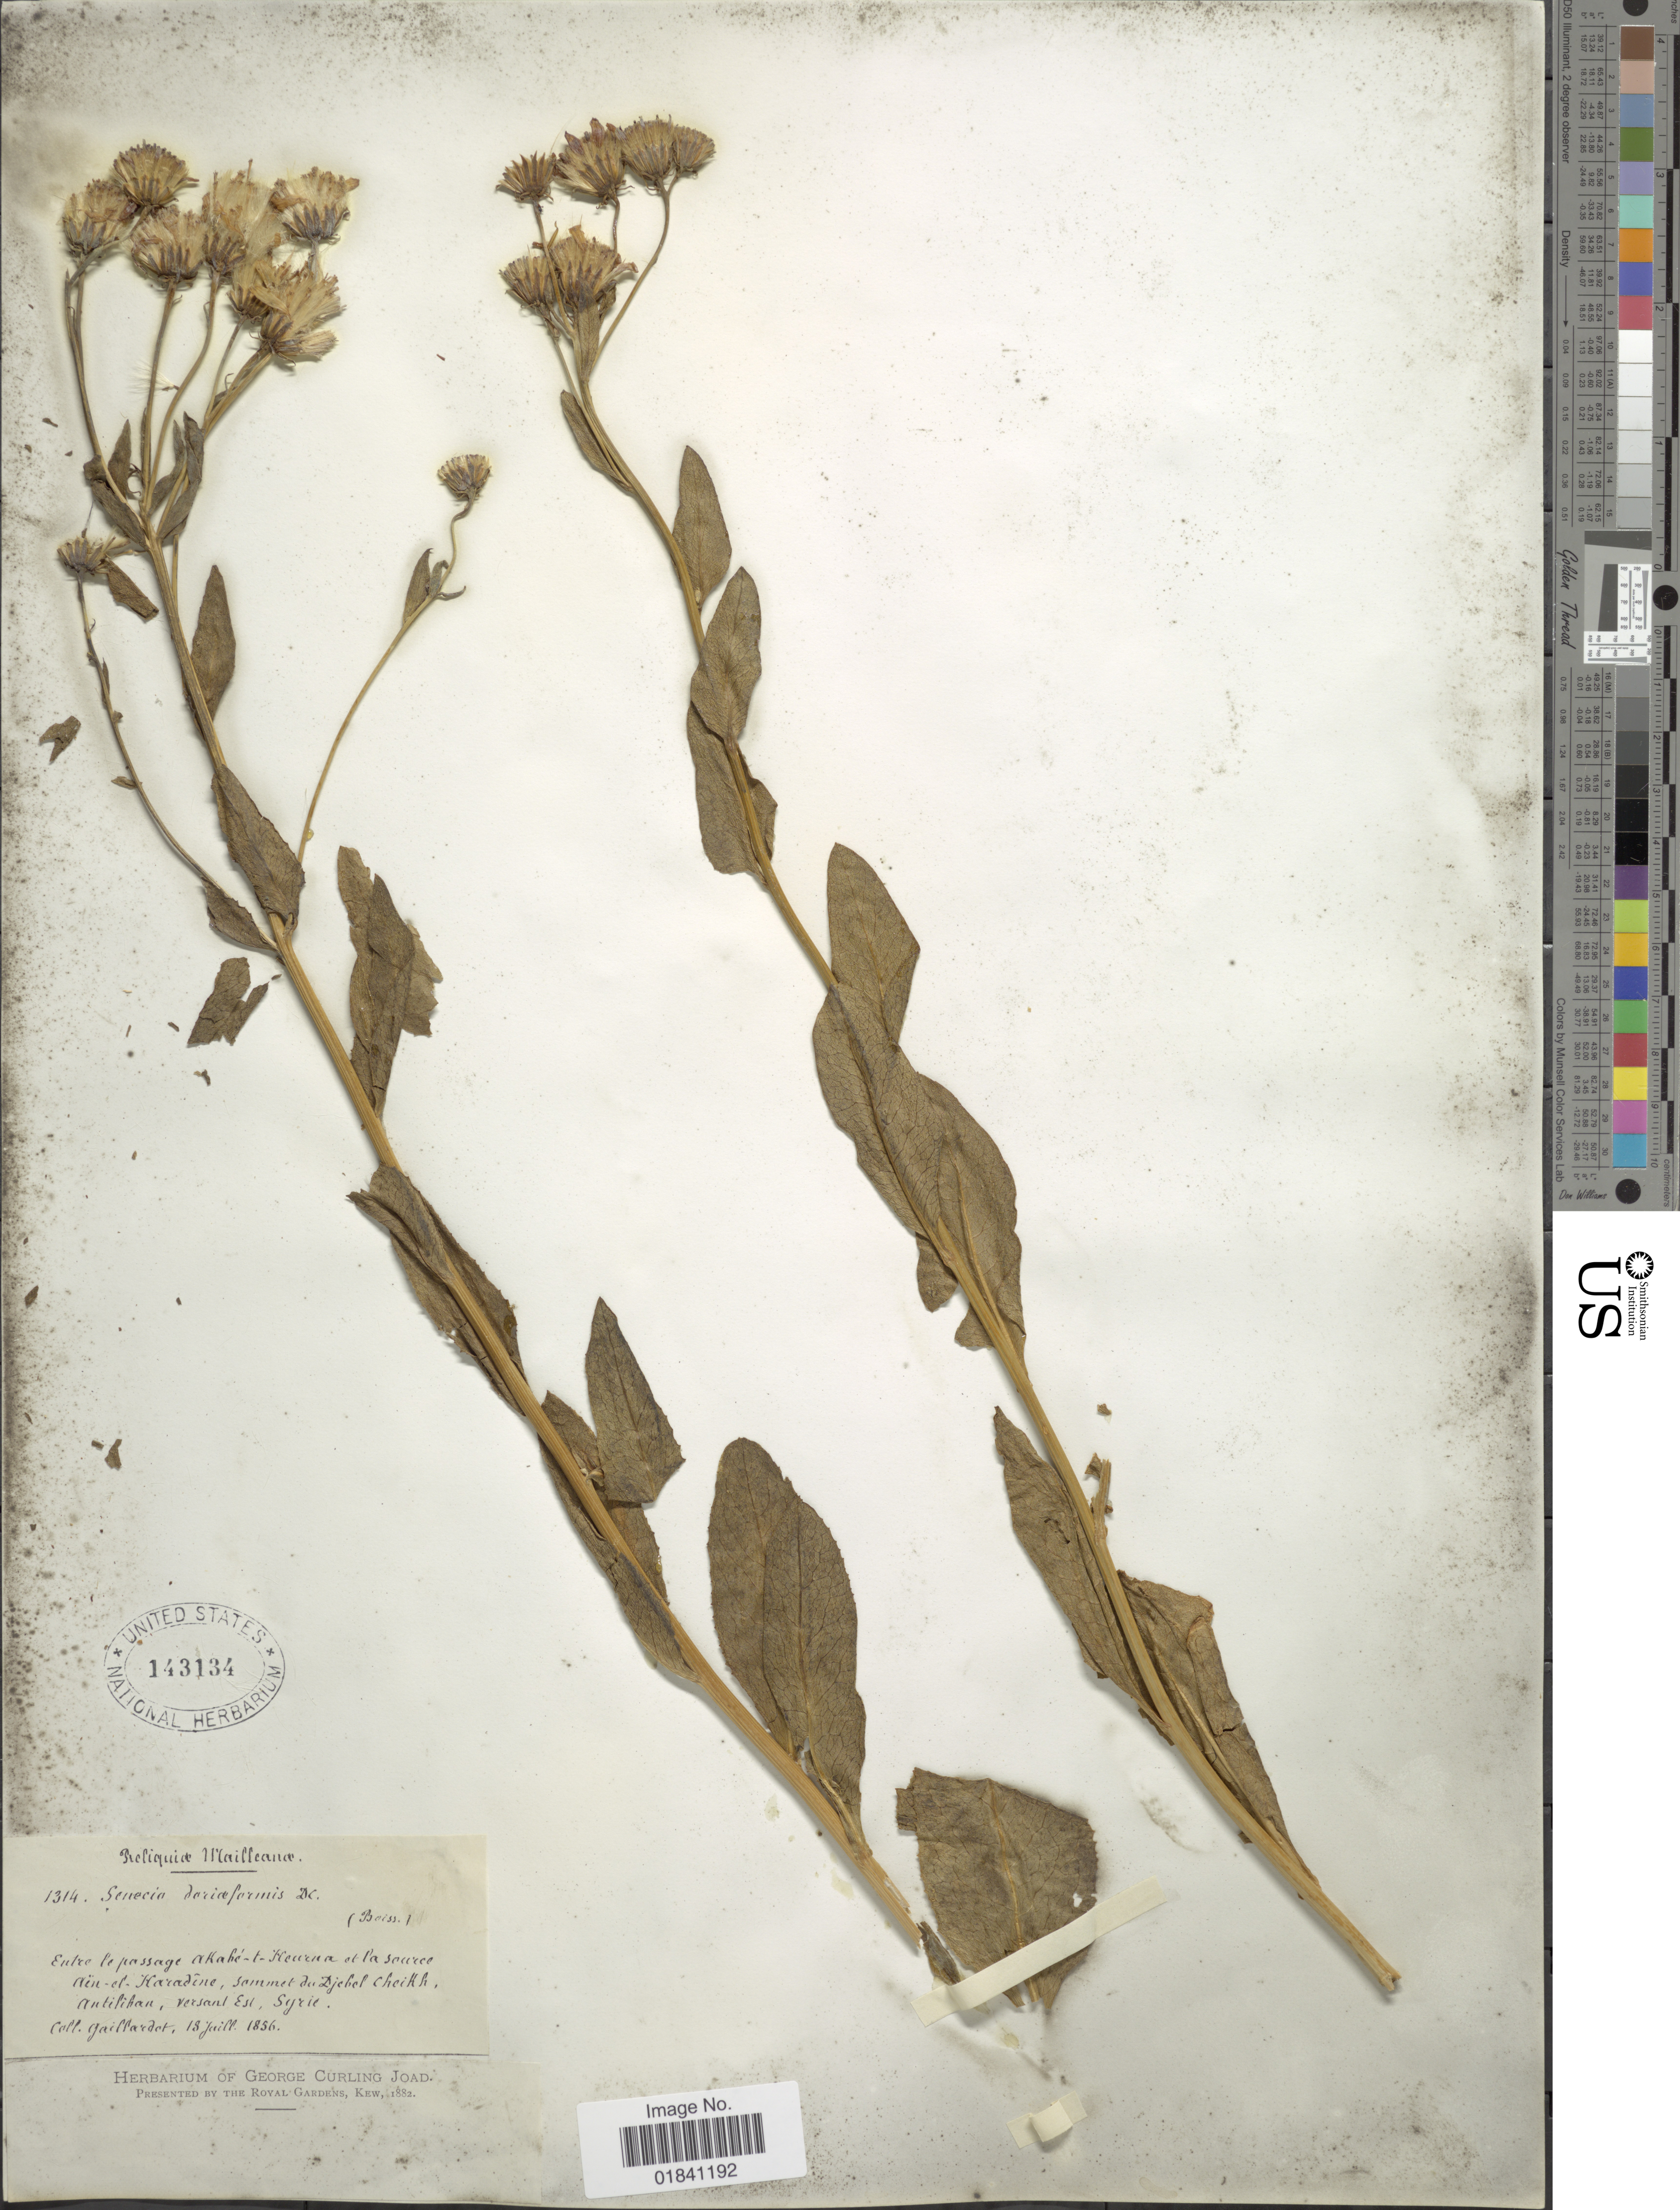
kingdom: Plantae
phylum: Tracheophyta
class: Magnoliopsida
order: Asterales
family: Asteraceae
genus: Senecio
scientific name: Senecio doriiformis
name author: DC.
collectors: -. Gaillardet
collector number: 1314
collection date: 1856-07-18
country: Syria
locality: Entre le passage Akabe-t-Keurna et la source ain-el-Karadine, sommet du Djebel Cheikh, Antiliban, versant Est. Syrie [interpreted]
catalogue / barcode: US 143134